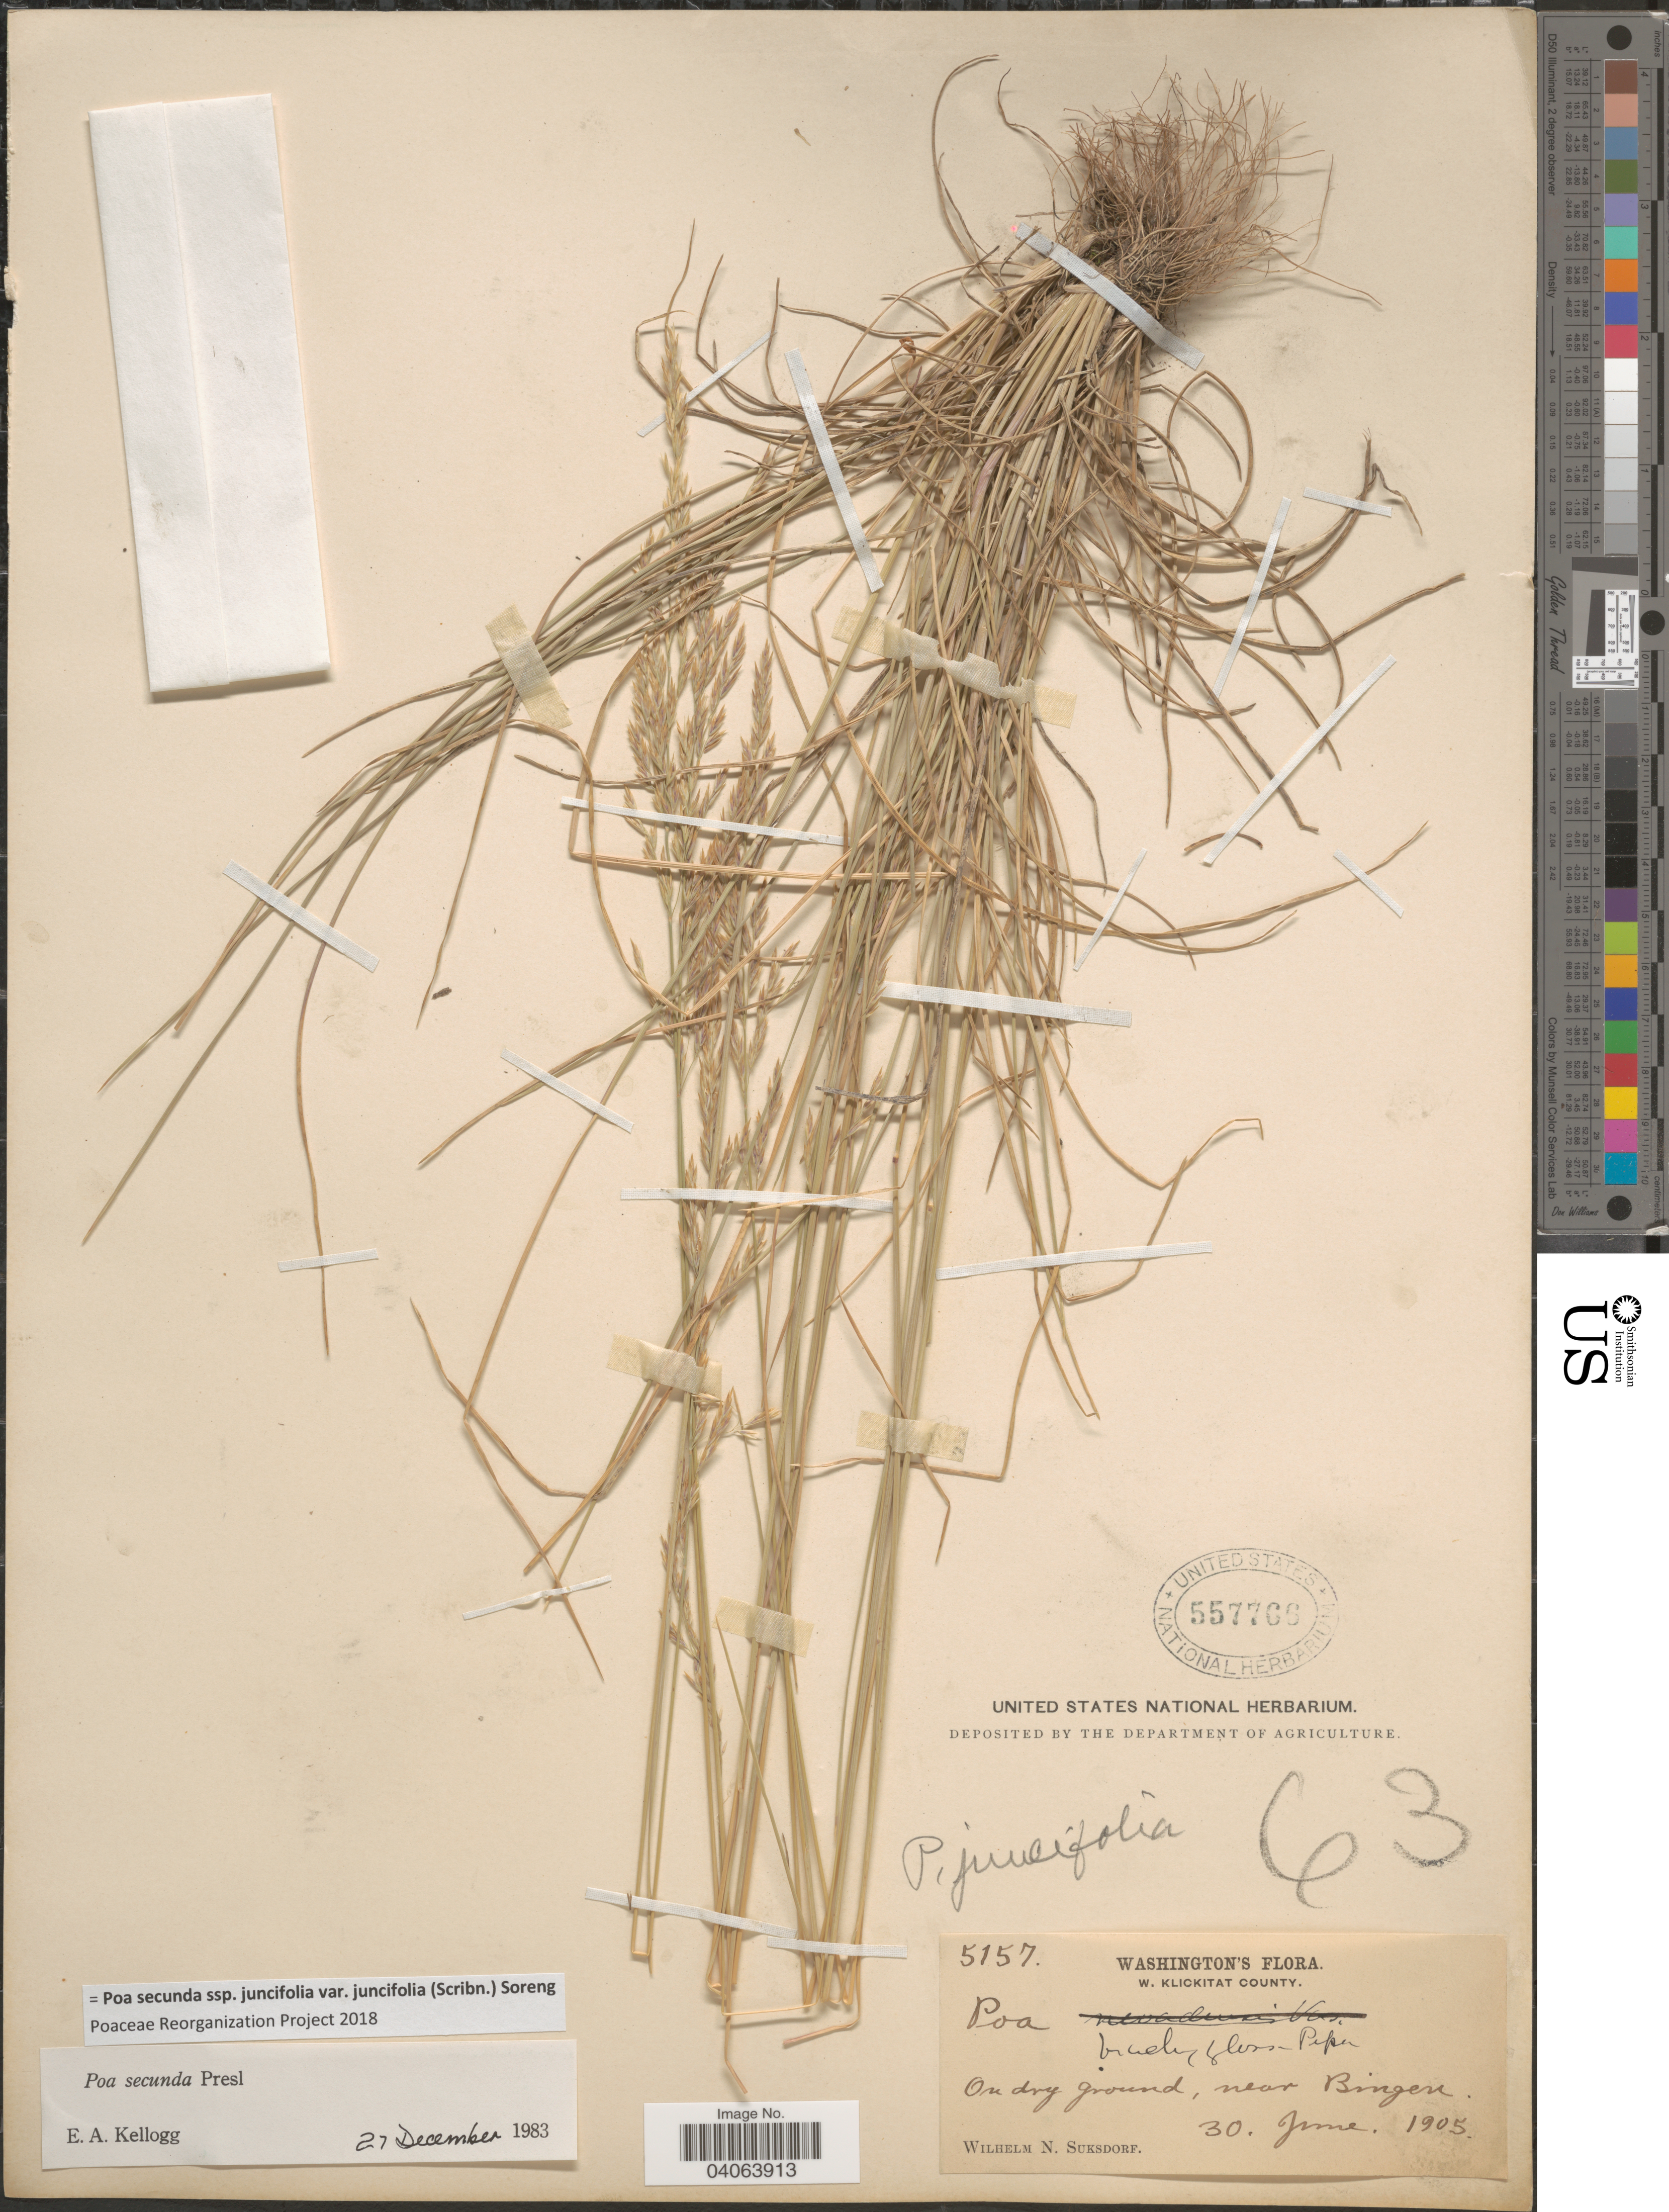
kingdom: Plantae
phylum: Tracheophyta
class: Liliopsida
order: Poales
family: Poaceae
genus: Poa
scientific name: Poa secunda subsp. juncifolia var. juncifolia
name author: (Scribn.) Soreng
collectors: W. N. Suksdorf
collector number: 5157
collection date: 1905-06-30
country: United States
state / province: Washington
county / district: Klickitat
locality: W. Klickitat County. Near Bingen.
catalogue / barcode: US 557766